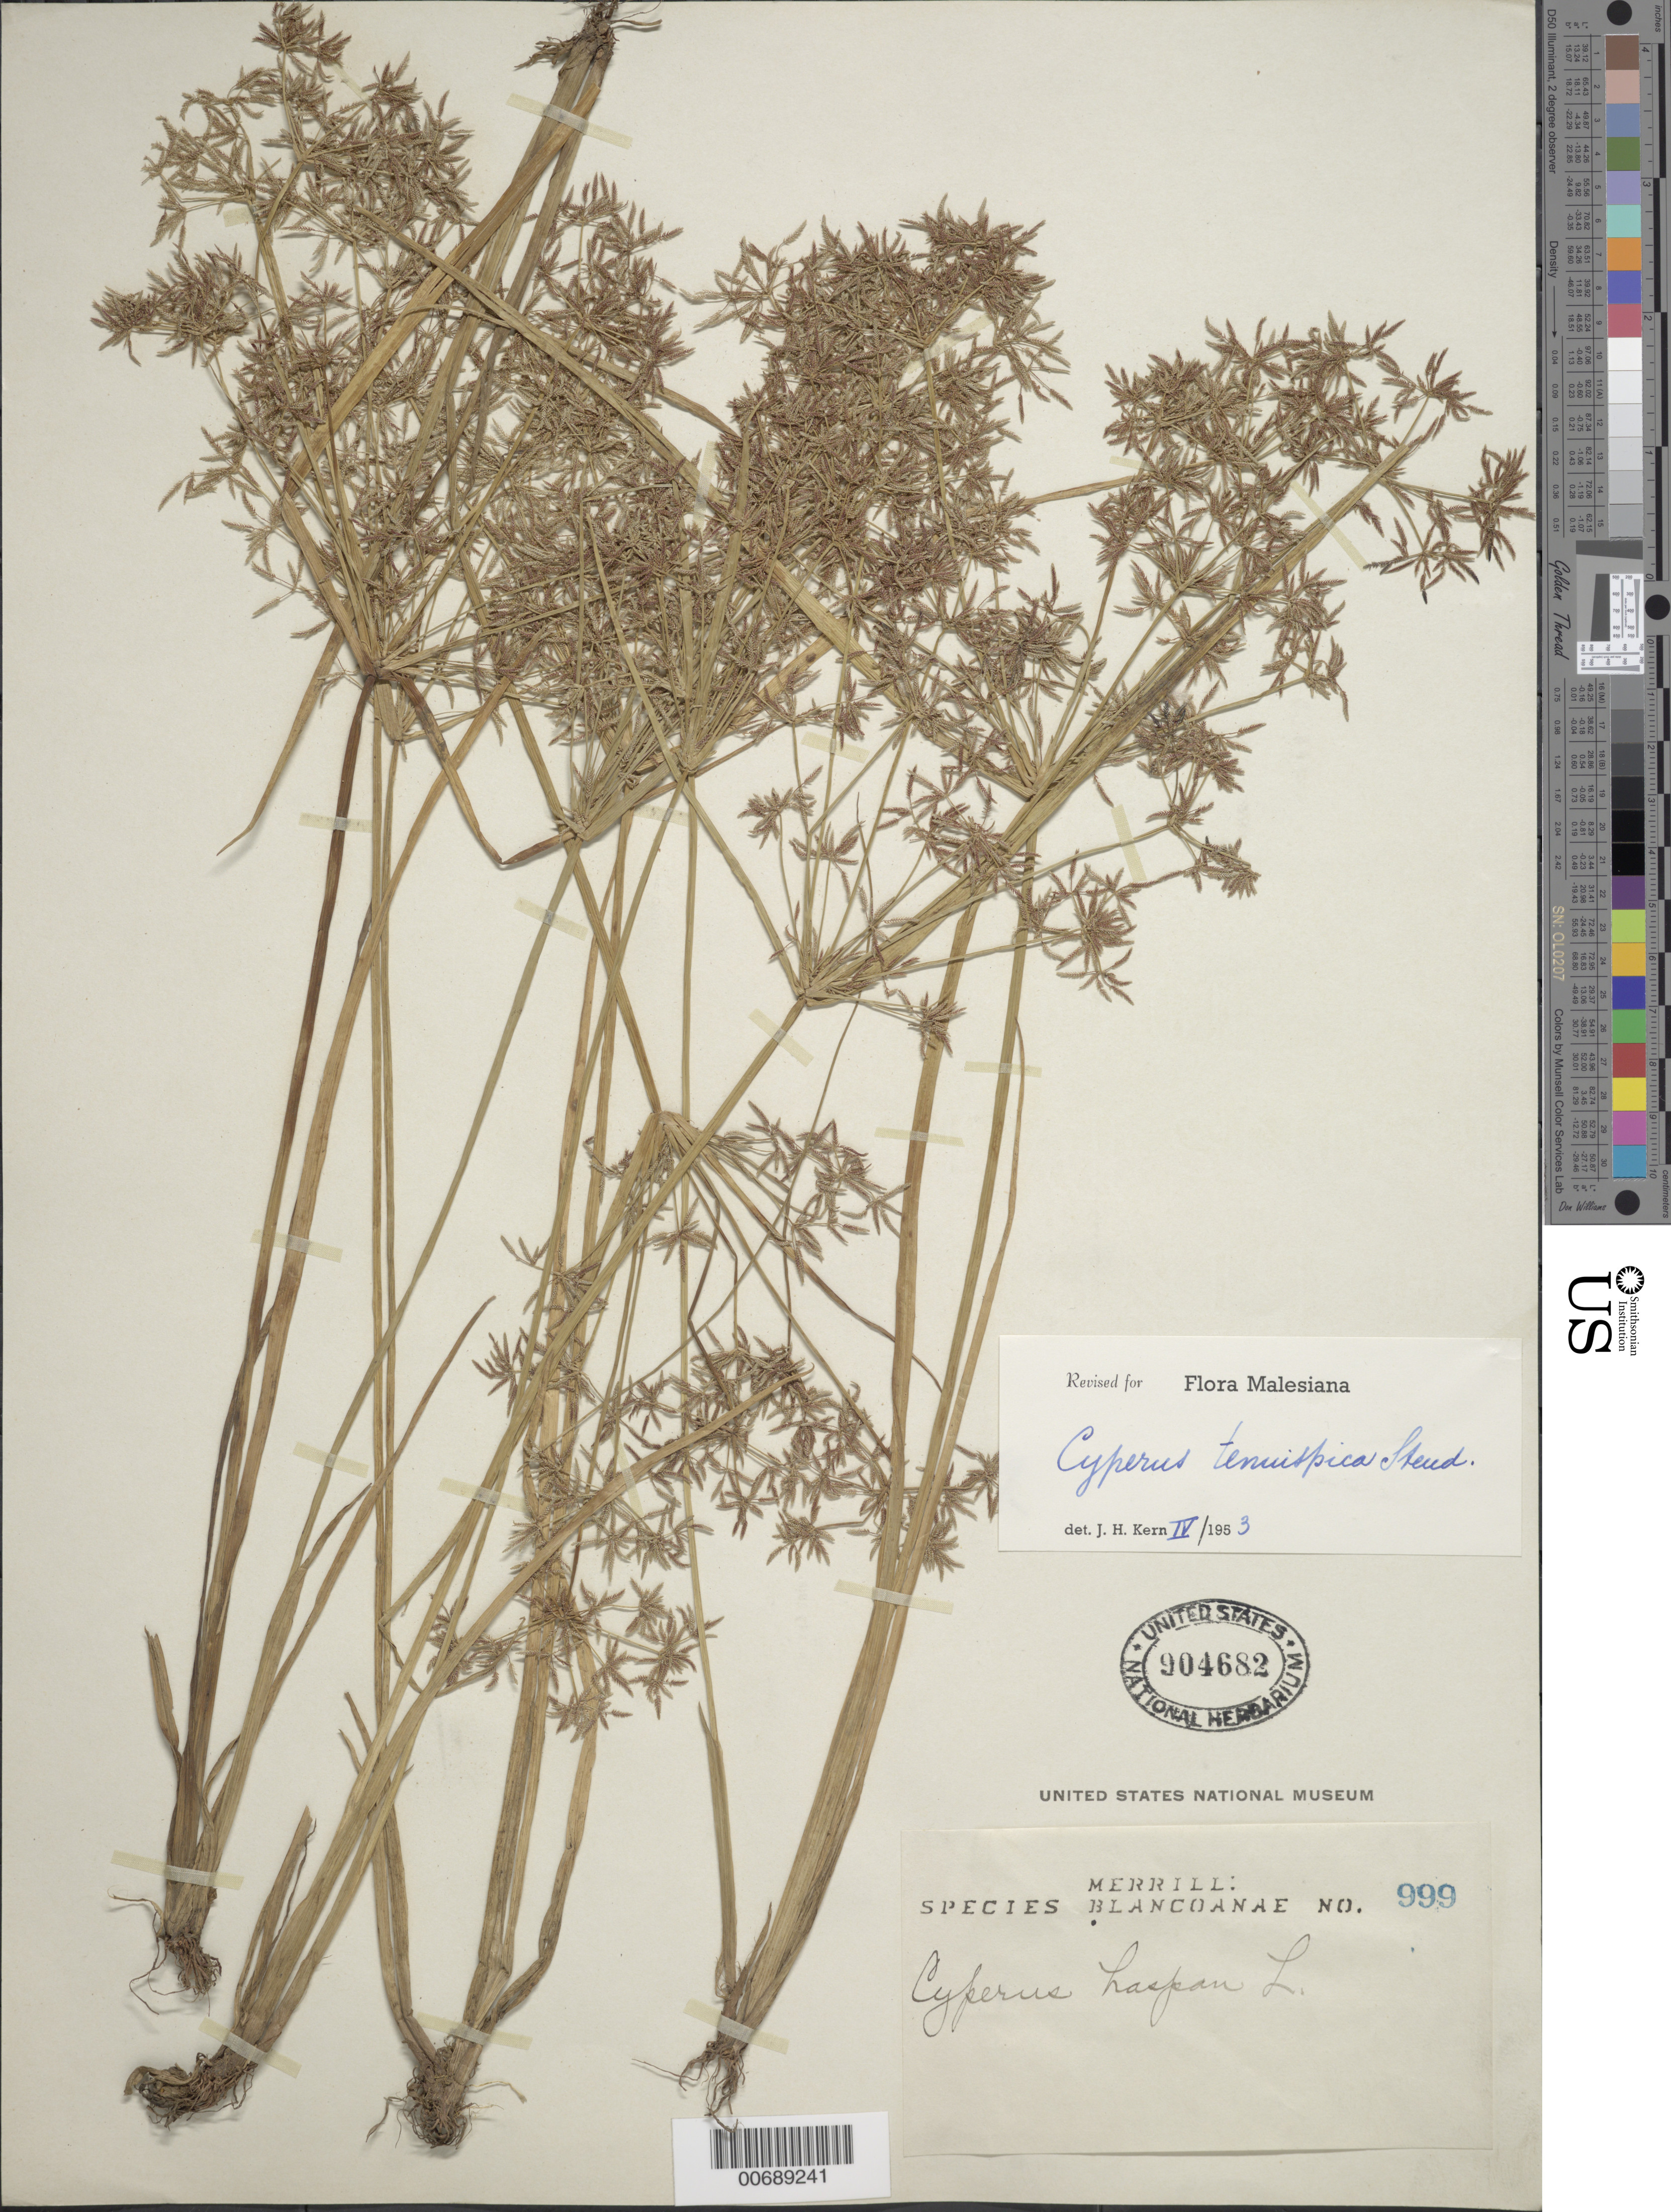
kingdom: Plantae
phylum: Tracheophyta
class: Liliopsida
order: Poales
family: Cyperaceae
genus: Cyperus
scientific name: Cyperus tenuispica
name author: Steud.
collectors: E. D. Merrill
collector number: Sp. Blancoan. 0999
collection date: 1916-10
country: Philippines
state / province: Calabarzon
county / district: Rizal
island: Luzon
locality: Antipolo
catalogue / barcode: US 904682